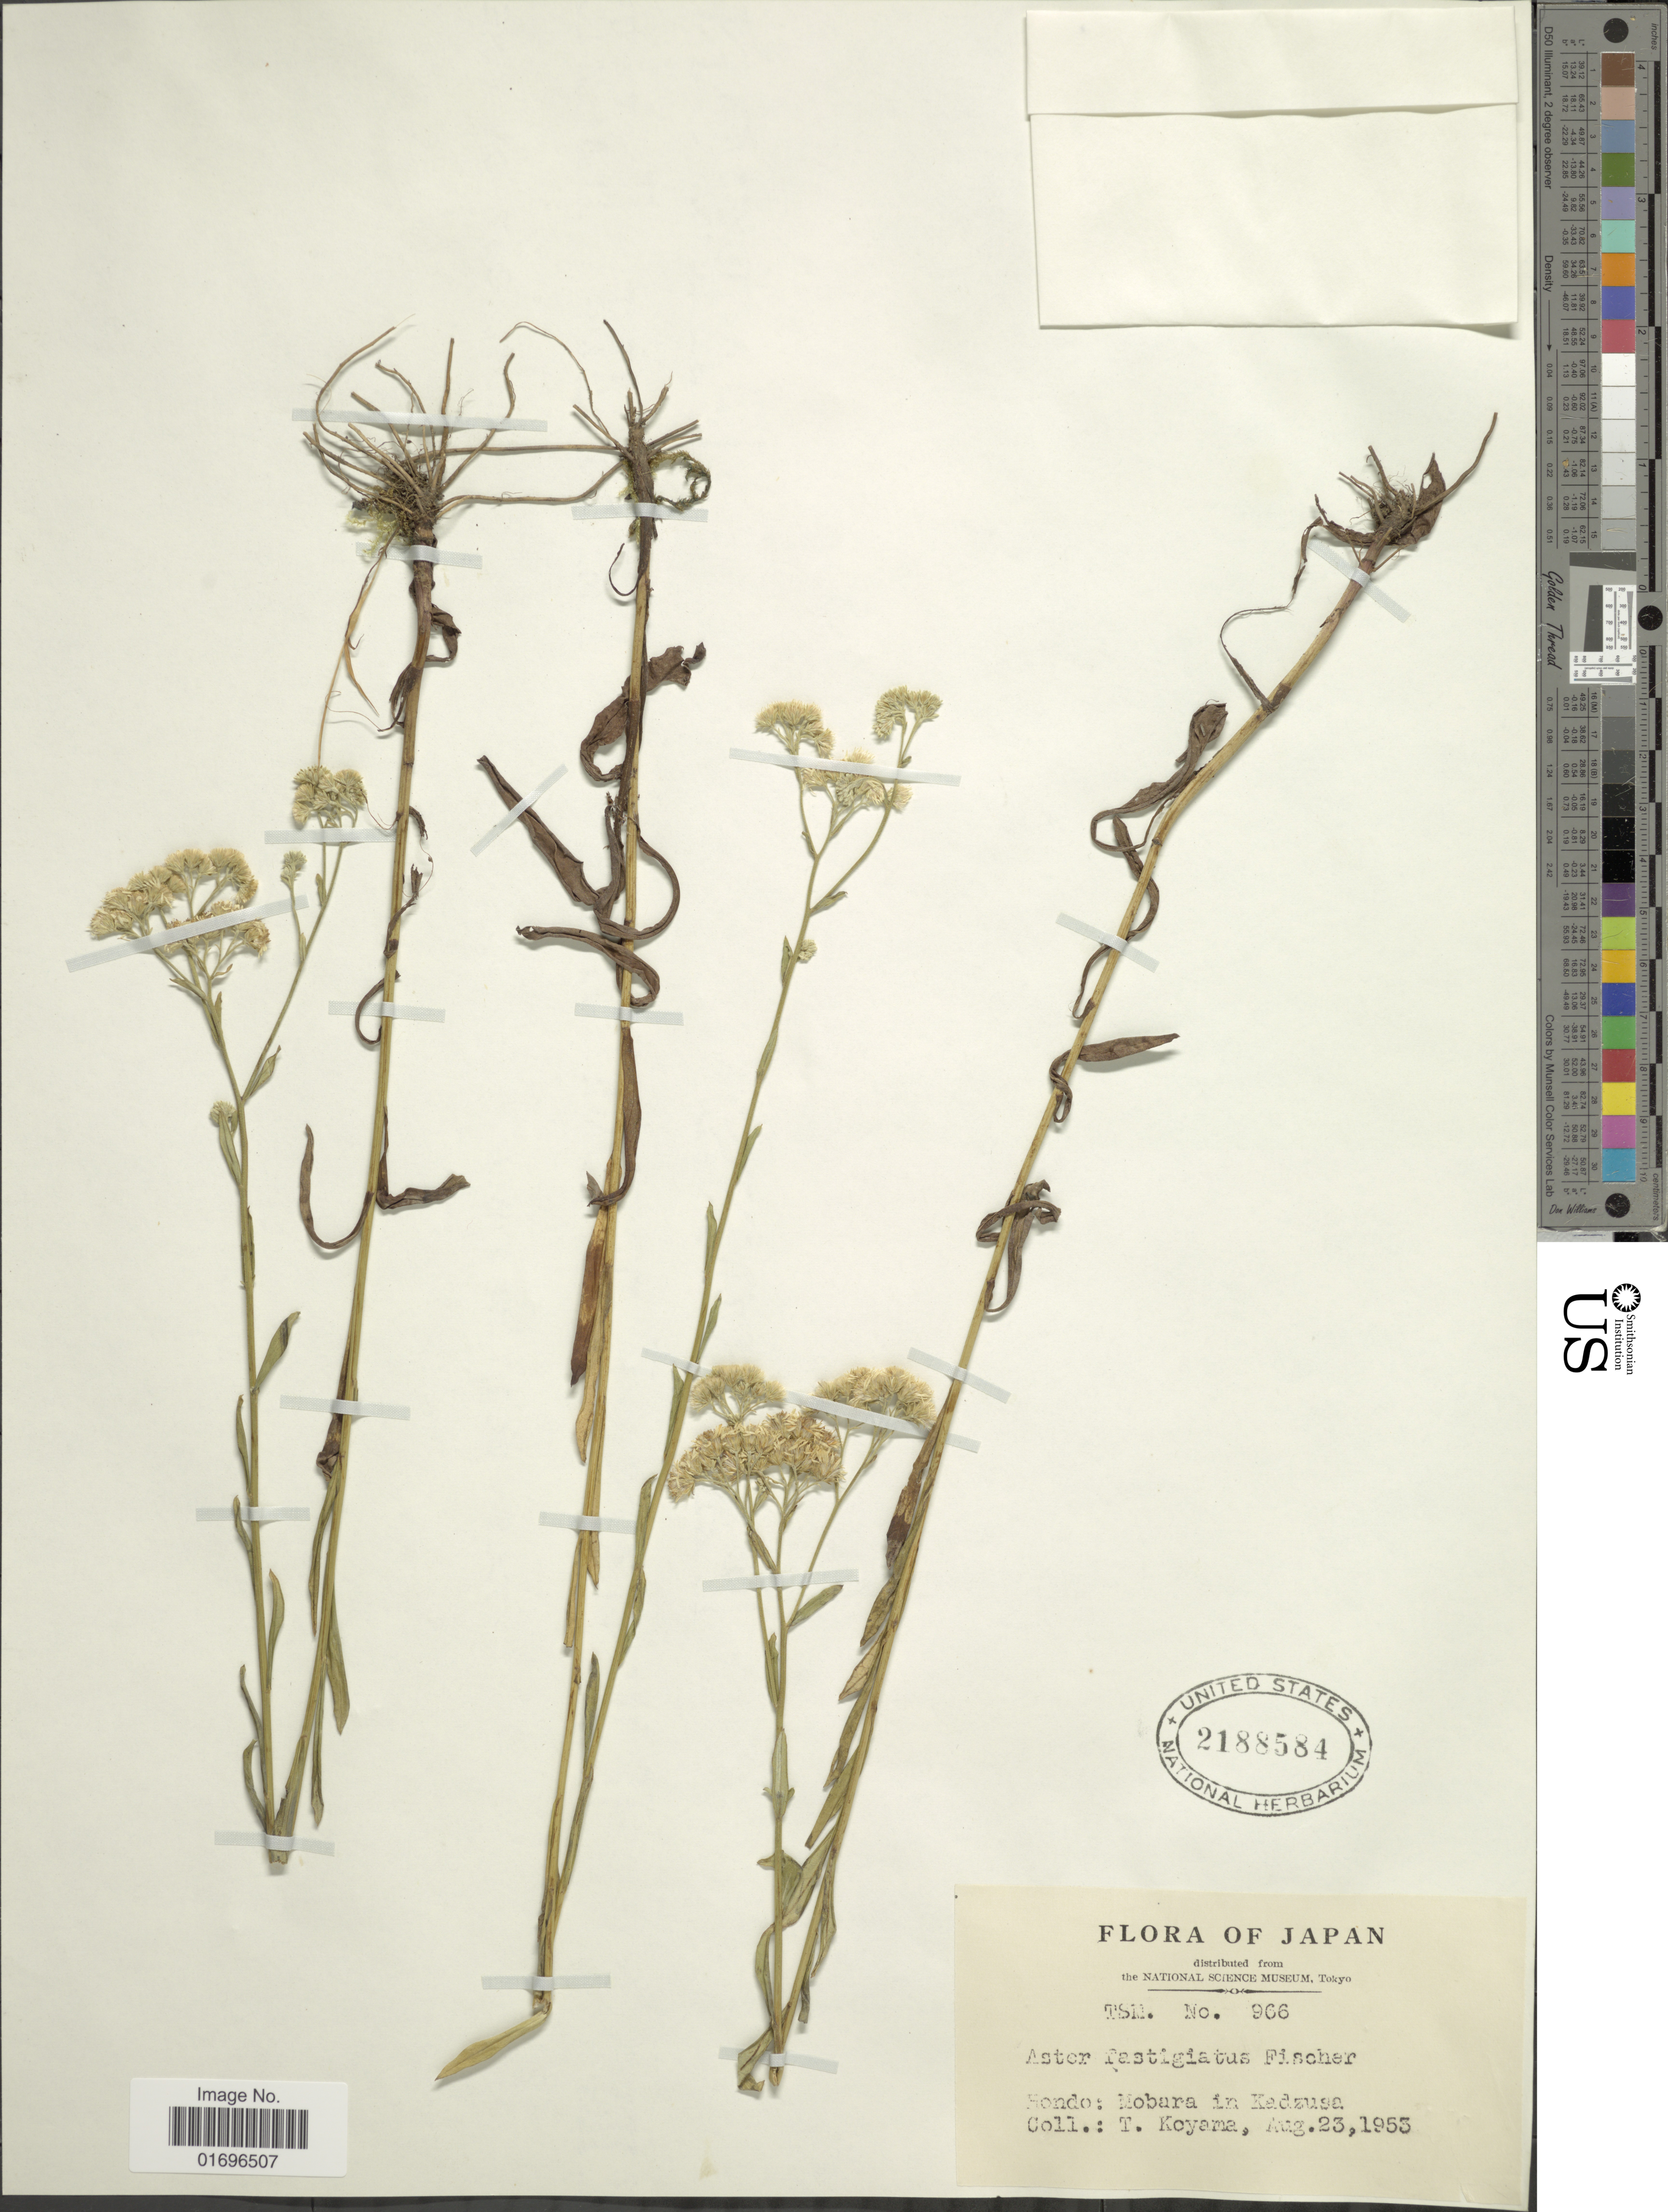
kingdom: Plantae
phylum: Tracheophyta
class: Magnoliopsida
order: Asterales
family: Asteraceae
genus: Aster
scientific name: Aster fastigiatus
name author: Fisch.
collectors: T. Koyama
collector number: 966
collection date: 1953-08-23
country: Japan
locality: Hondo: Mobara in Kadzusa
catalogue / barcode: US 2188584